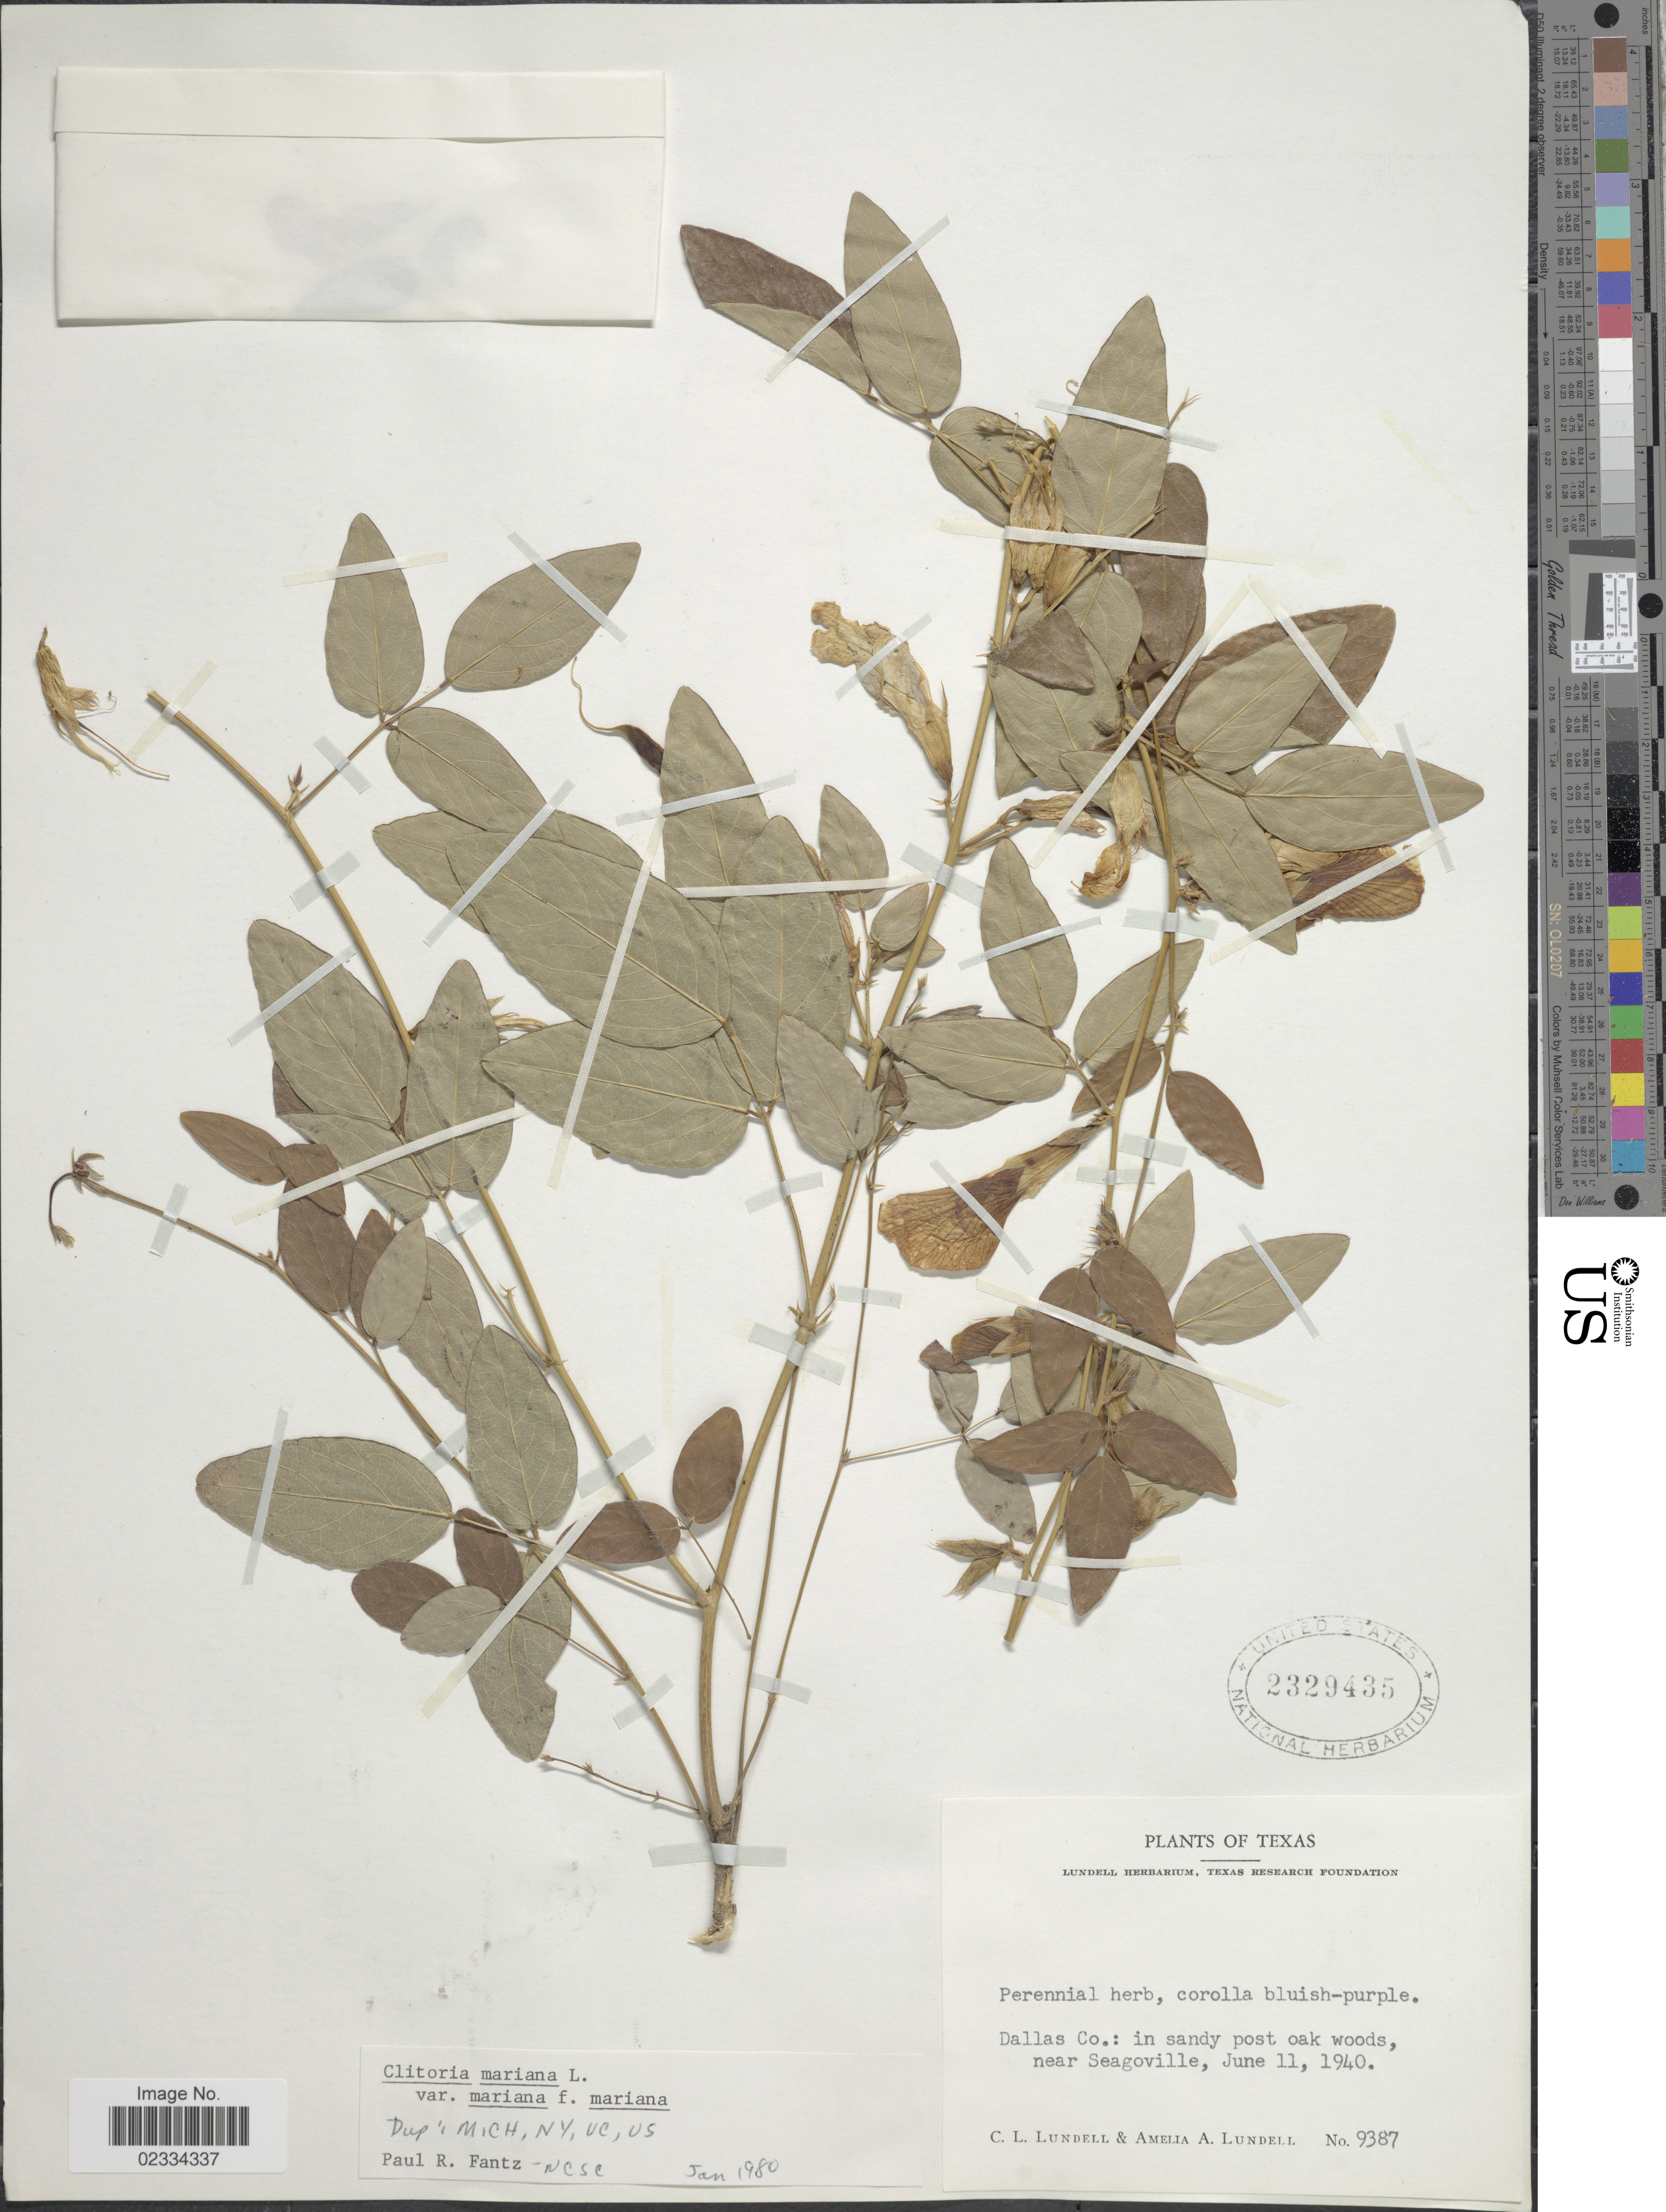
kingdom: Plantae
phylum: Tracheophyta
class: Magnoliopsida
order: Fabales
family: Fabaceae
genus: Clitoria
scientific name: Clitoria mariana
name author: L.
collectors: C. L. Lundell & A. A. Lundell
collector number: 9387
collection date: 1940-06-11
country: United States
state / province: Texas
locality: Dallas Co., near Seagoville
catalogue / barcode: US 2329435